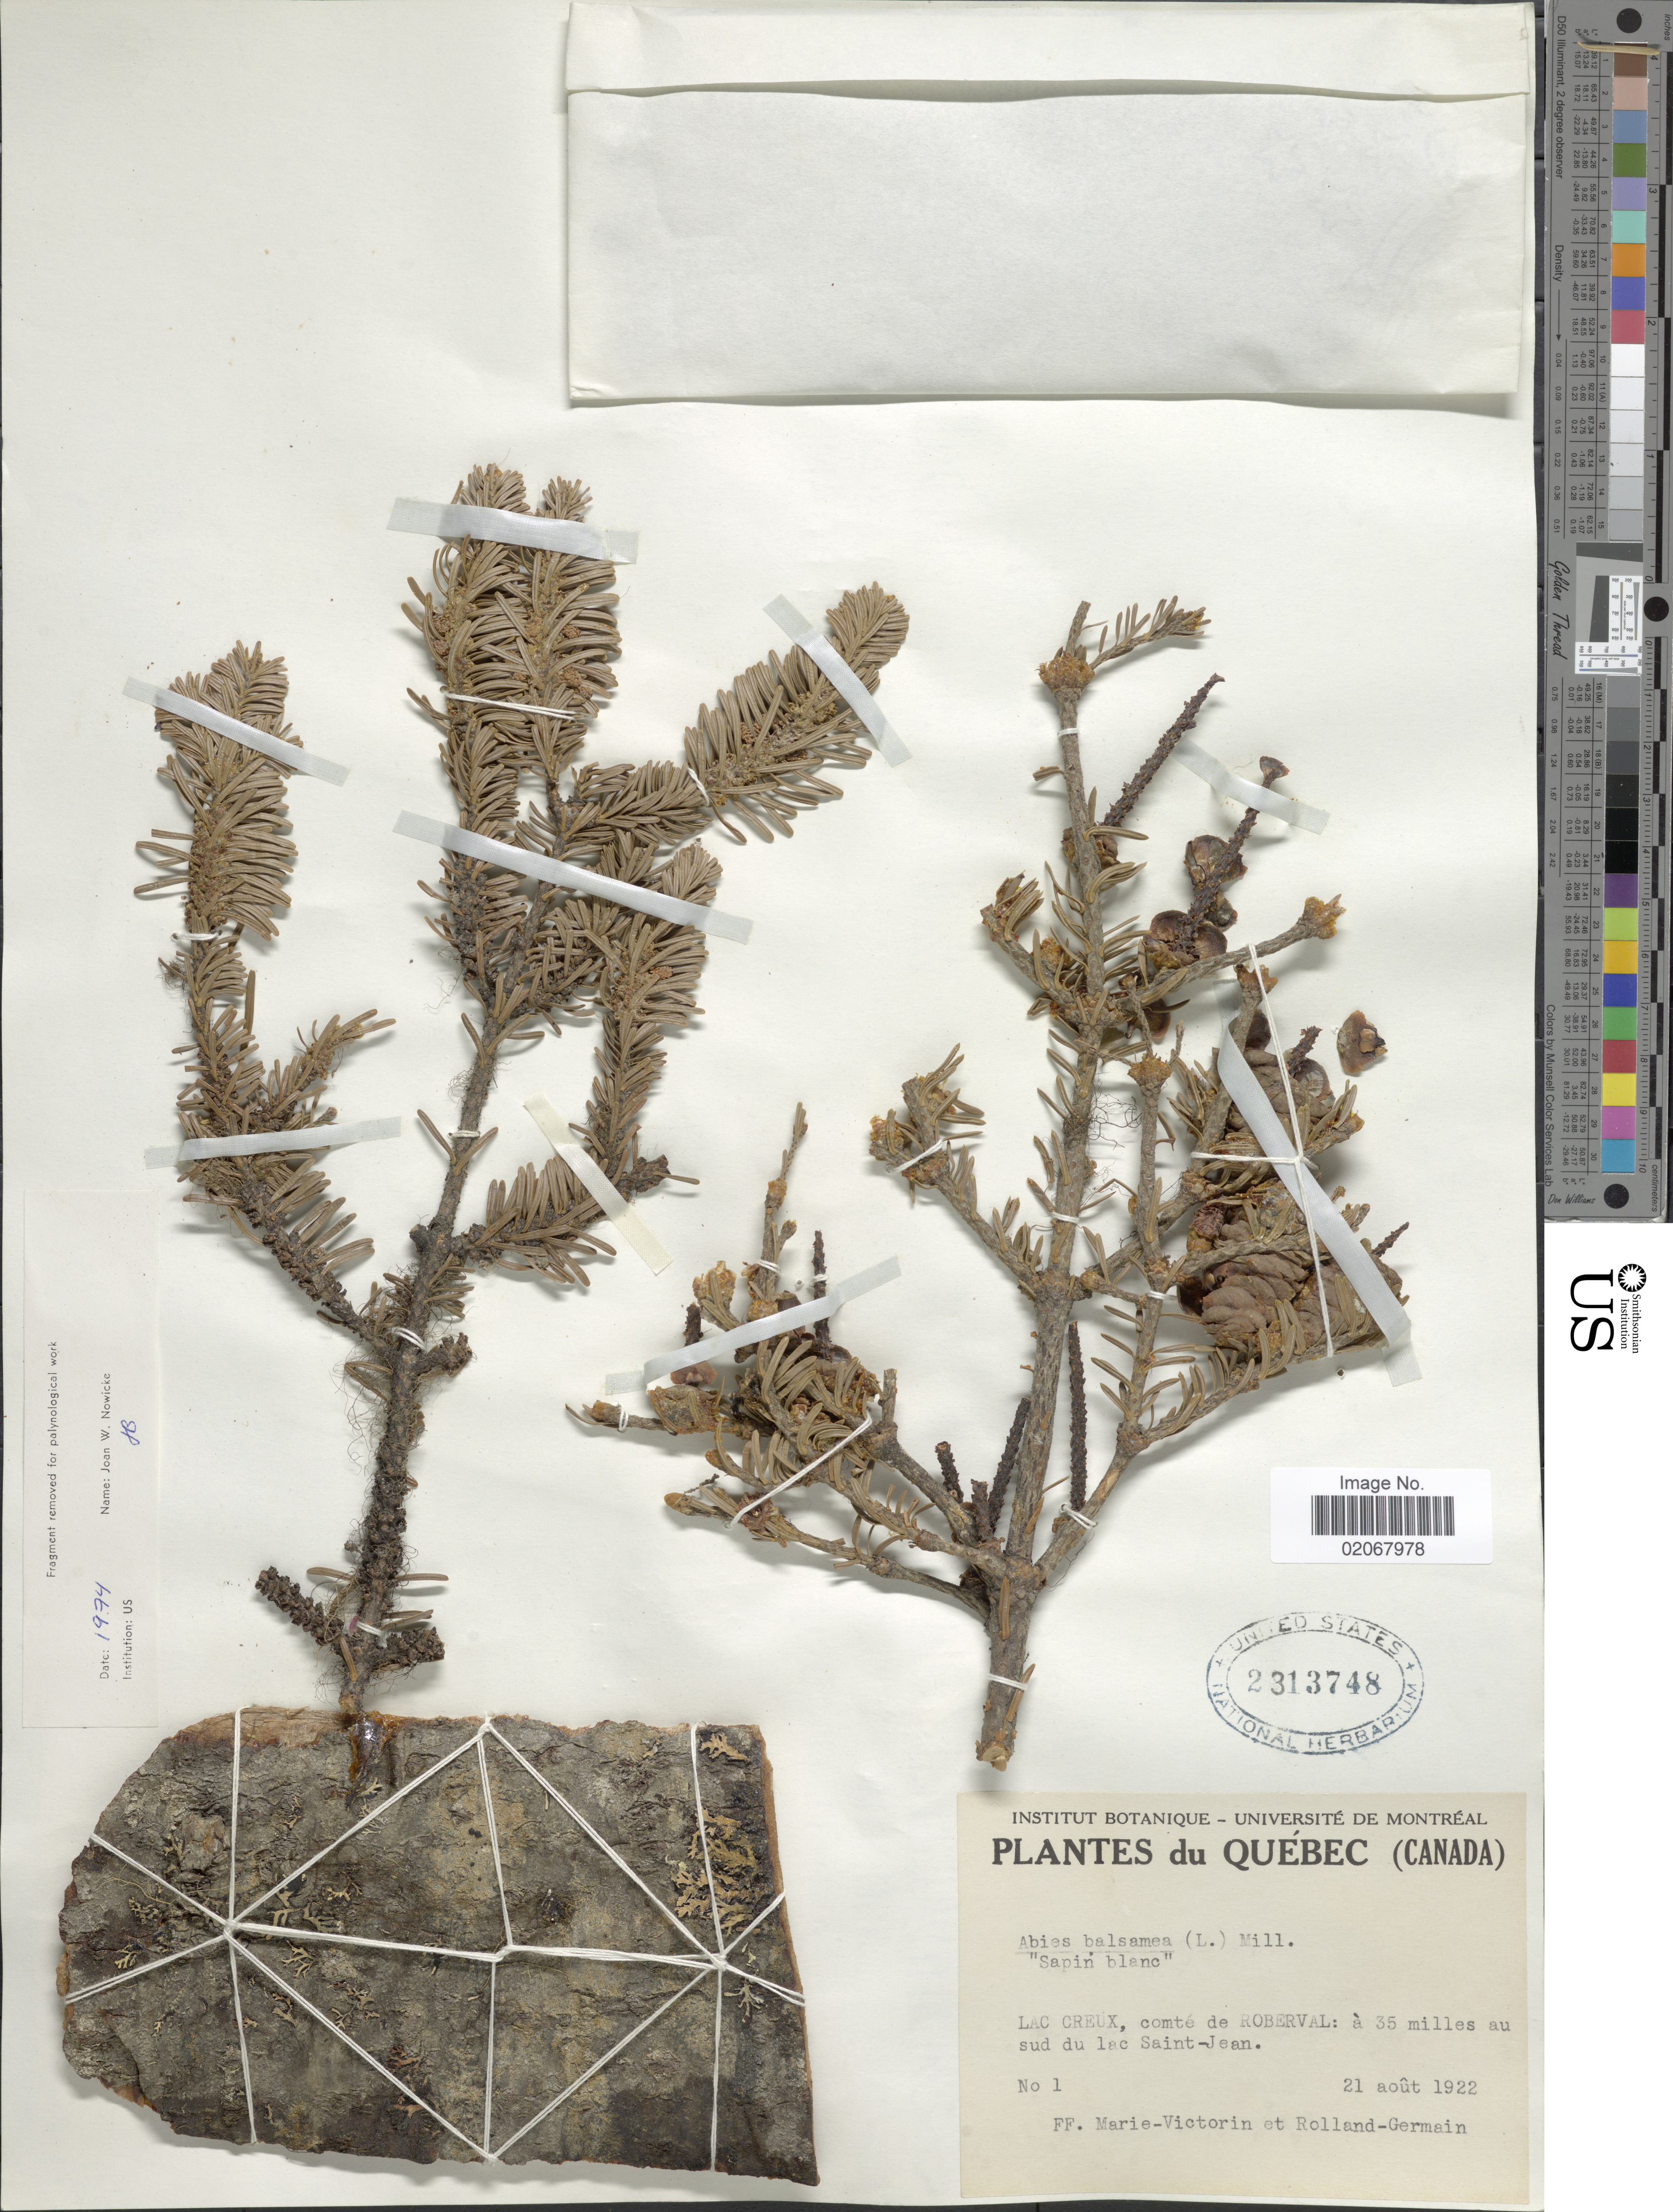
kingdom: Plantae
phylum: Tracheophyta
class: Pinopsida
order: Pinales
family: Pinaceae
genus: Abies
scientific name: Abies balsamea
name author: (L.) Mill.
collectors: F. Marie-Victorin & Rolland-Germain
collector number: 1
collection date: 1922-08-21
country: Canada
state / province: Quebec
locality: Lac Creux, comte de Riberval: a 35 miles ai sud du lac Saint-Jean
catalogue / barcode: US 2313748